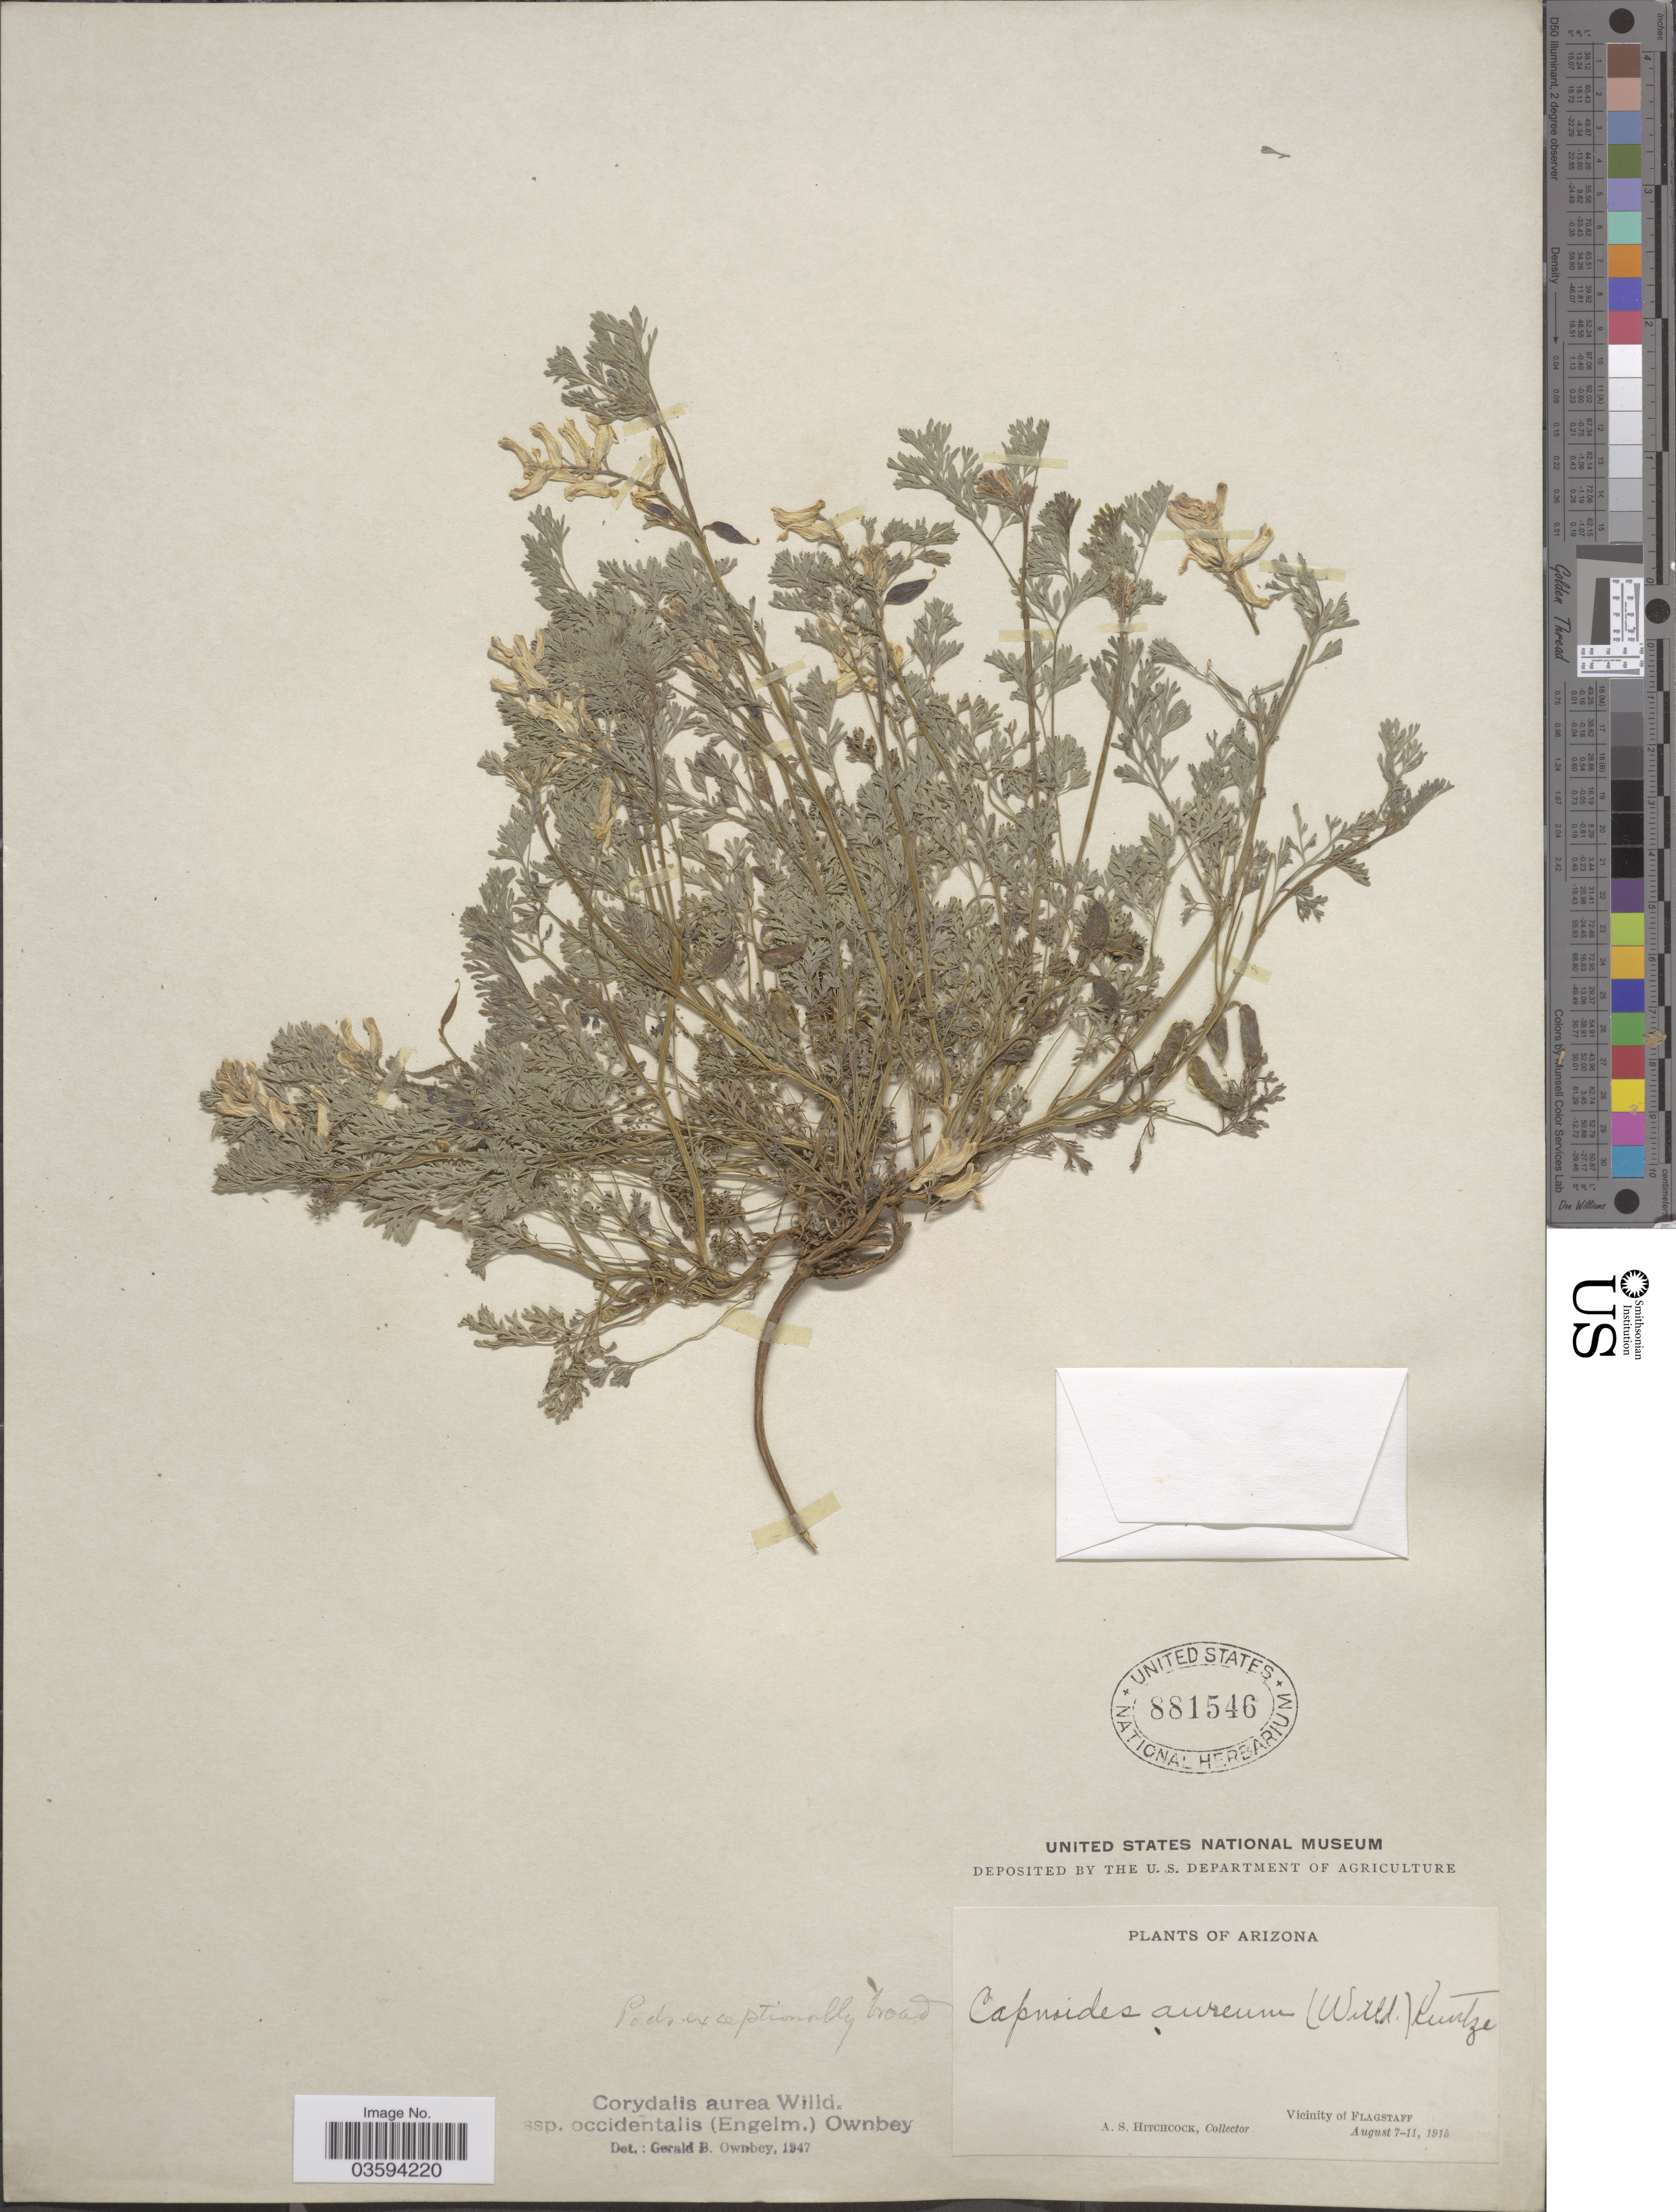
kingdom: Plantae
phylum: Tracheophyta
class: Magnoliopsida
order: Ranunculales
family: Papaveraceae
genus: Corydalis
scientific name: Corydalis aurea subsp. occidentalis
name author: Willd.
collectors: A. S. Hitchcock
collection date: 1915-08-07/1915-08-11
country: United States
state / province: Arizona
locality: Vicinity of Flagstaff.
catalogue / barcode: US 881546